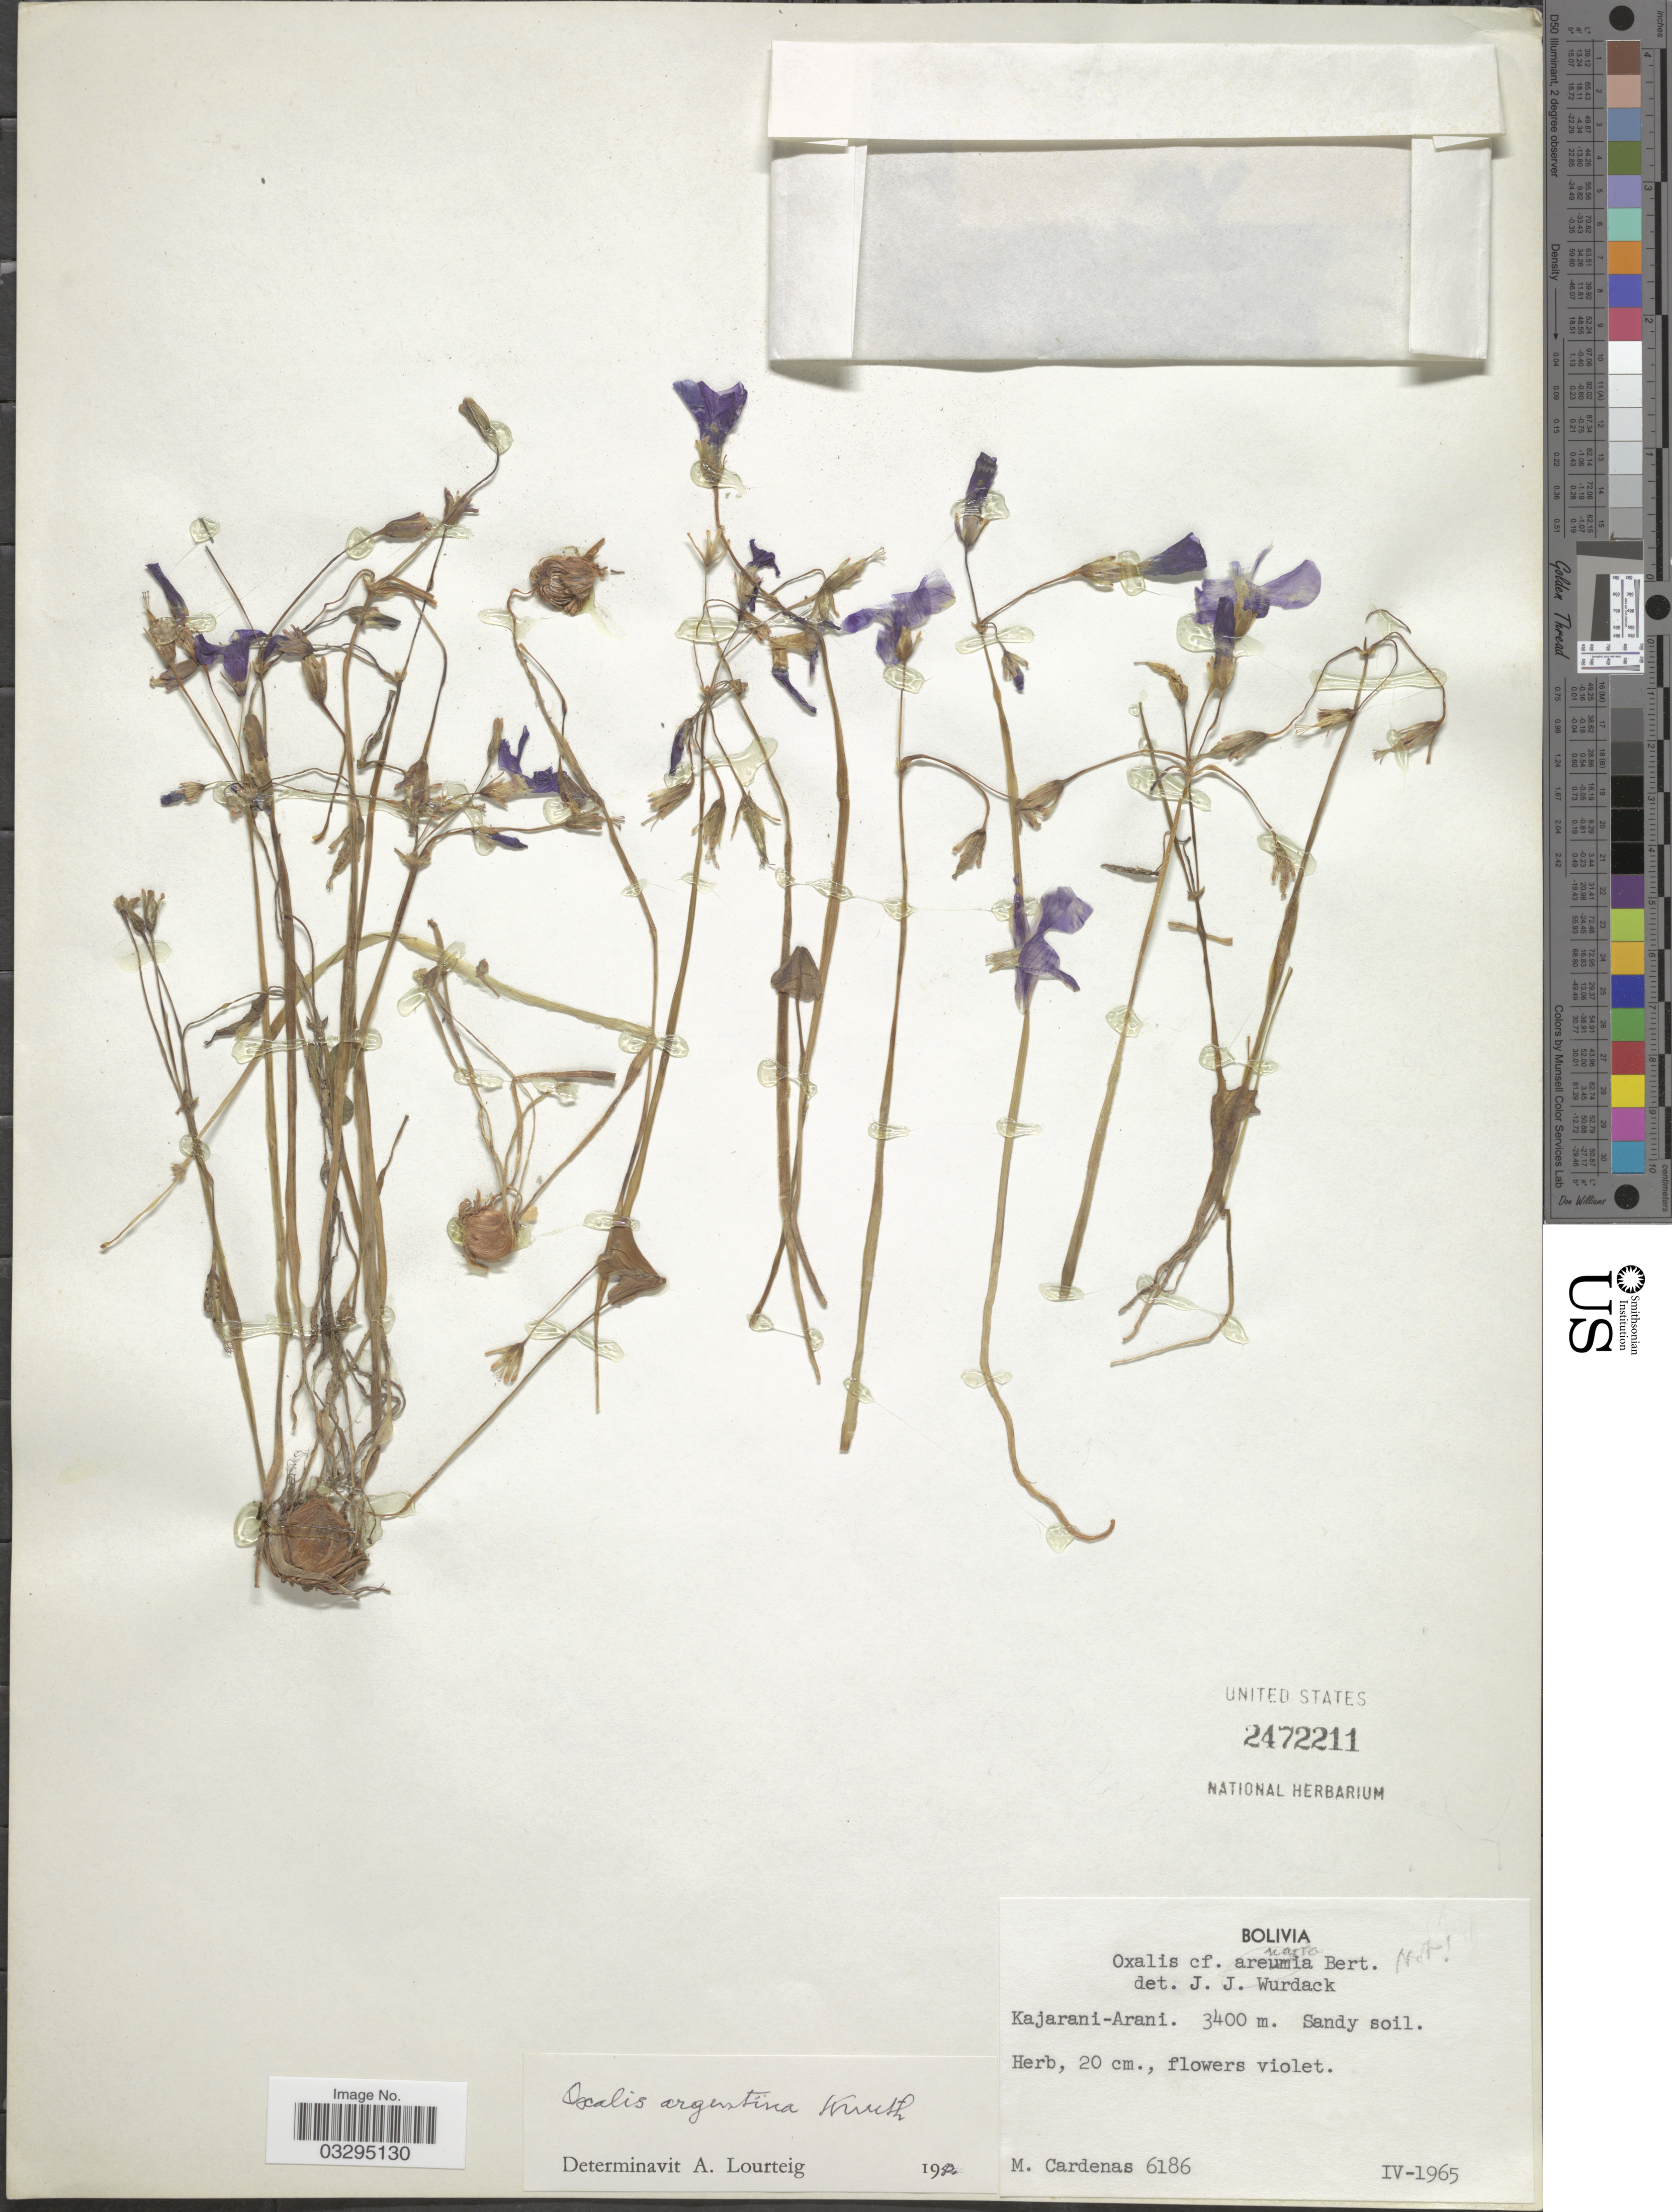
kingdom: Plantae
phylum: Tracheophyta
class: Magnoliopsida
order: Oxalidales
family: Oxalidaceae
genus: Oxalis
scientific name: Oxalis argentina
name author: R. Knuth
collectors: M. Cárdenas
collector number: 6186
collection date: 1965-04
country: Bolivia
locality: Kajarani-Arani.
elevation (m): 3400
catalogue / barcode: US 2472211